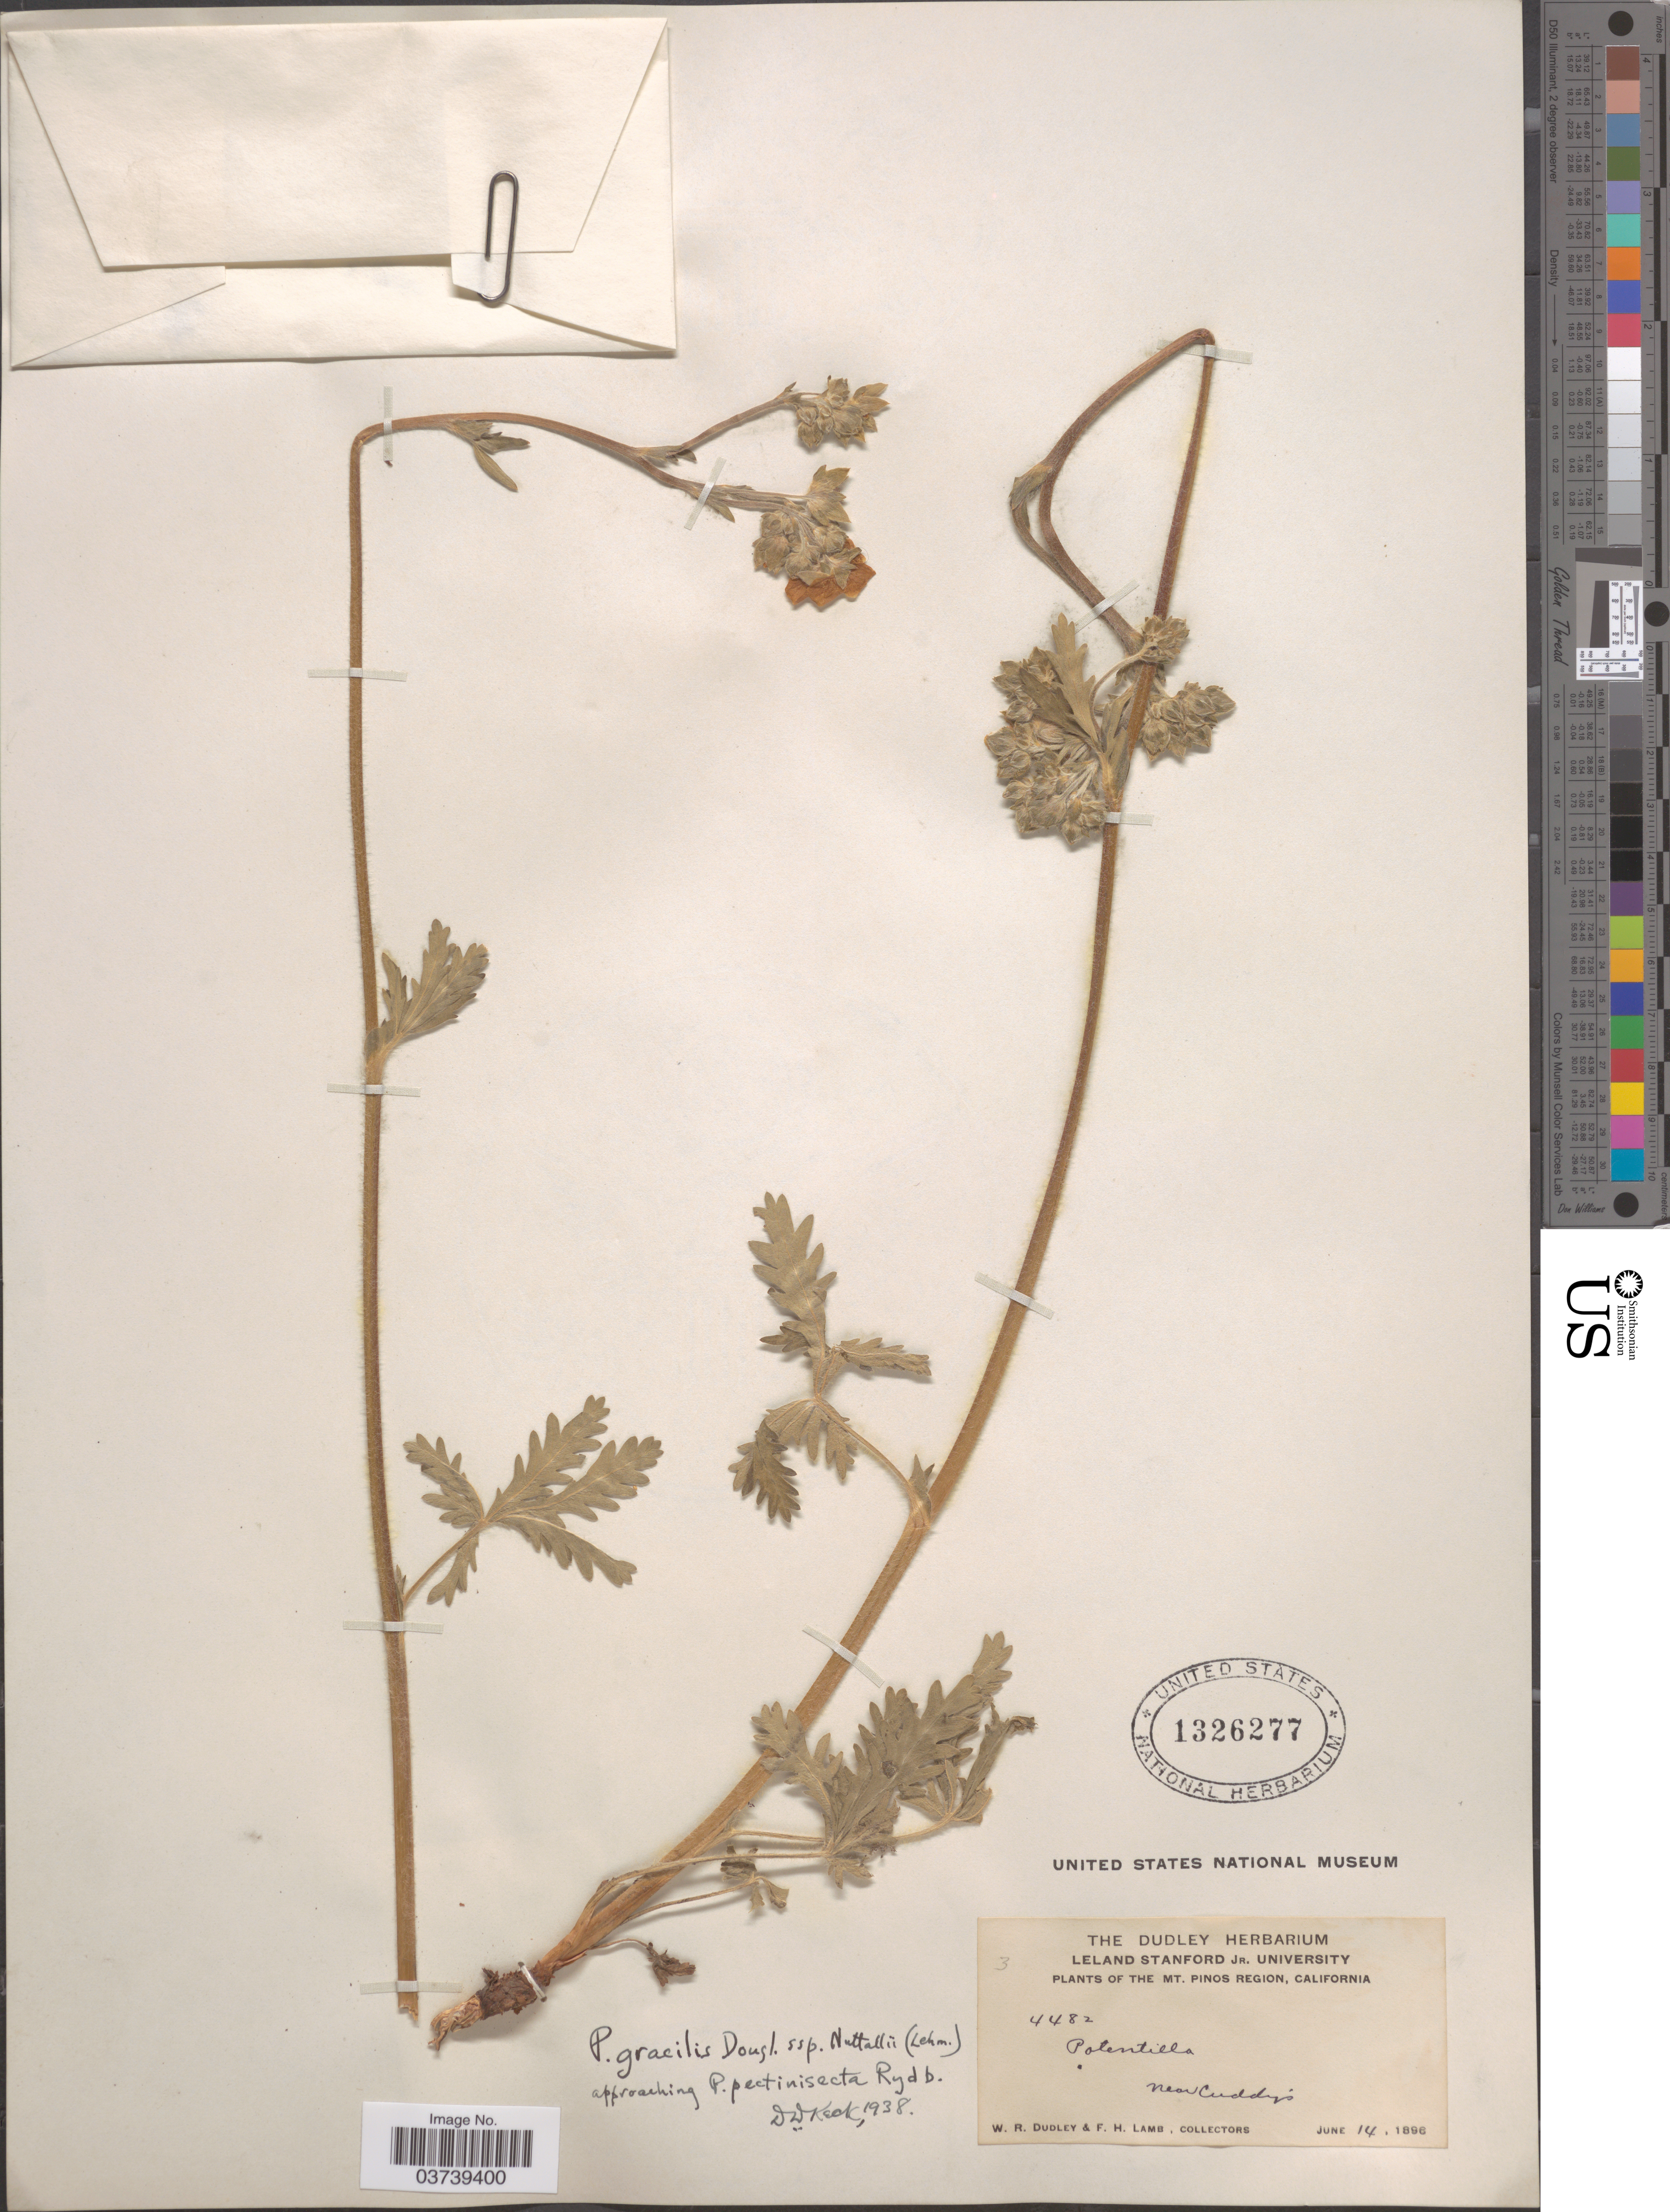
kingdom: Plantae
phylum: Tracheophyta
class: Magnoliopsida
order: Rosales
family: Rosaceae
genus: Potentilla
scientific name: Potentilla gracilis var. fastigiata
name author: (Nutt.) S. Watson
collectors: W. Dudley & F. H. Lamb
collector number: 4482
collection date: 1896-06-14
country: United States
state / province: California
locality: Mt. Pinos Region. Near Cuddy's.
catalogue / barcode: US 1326277